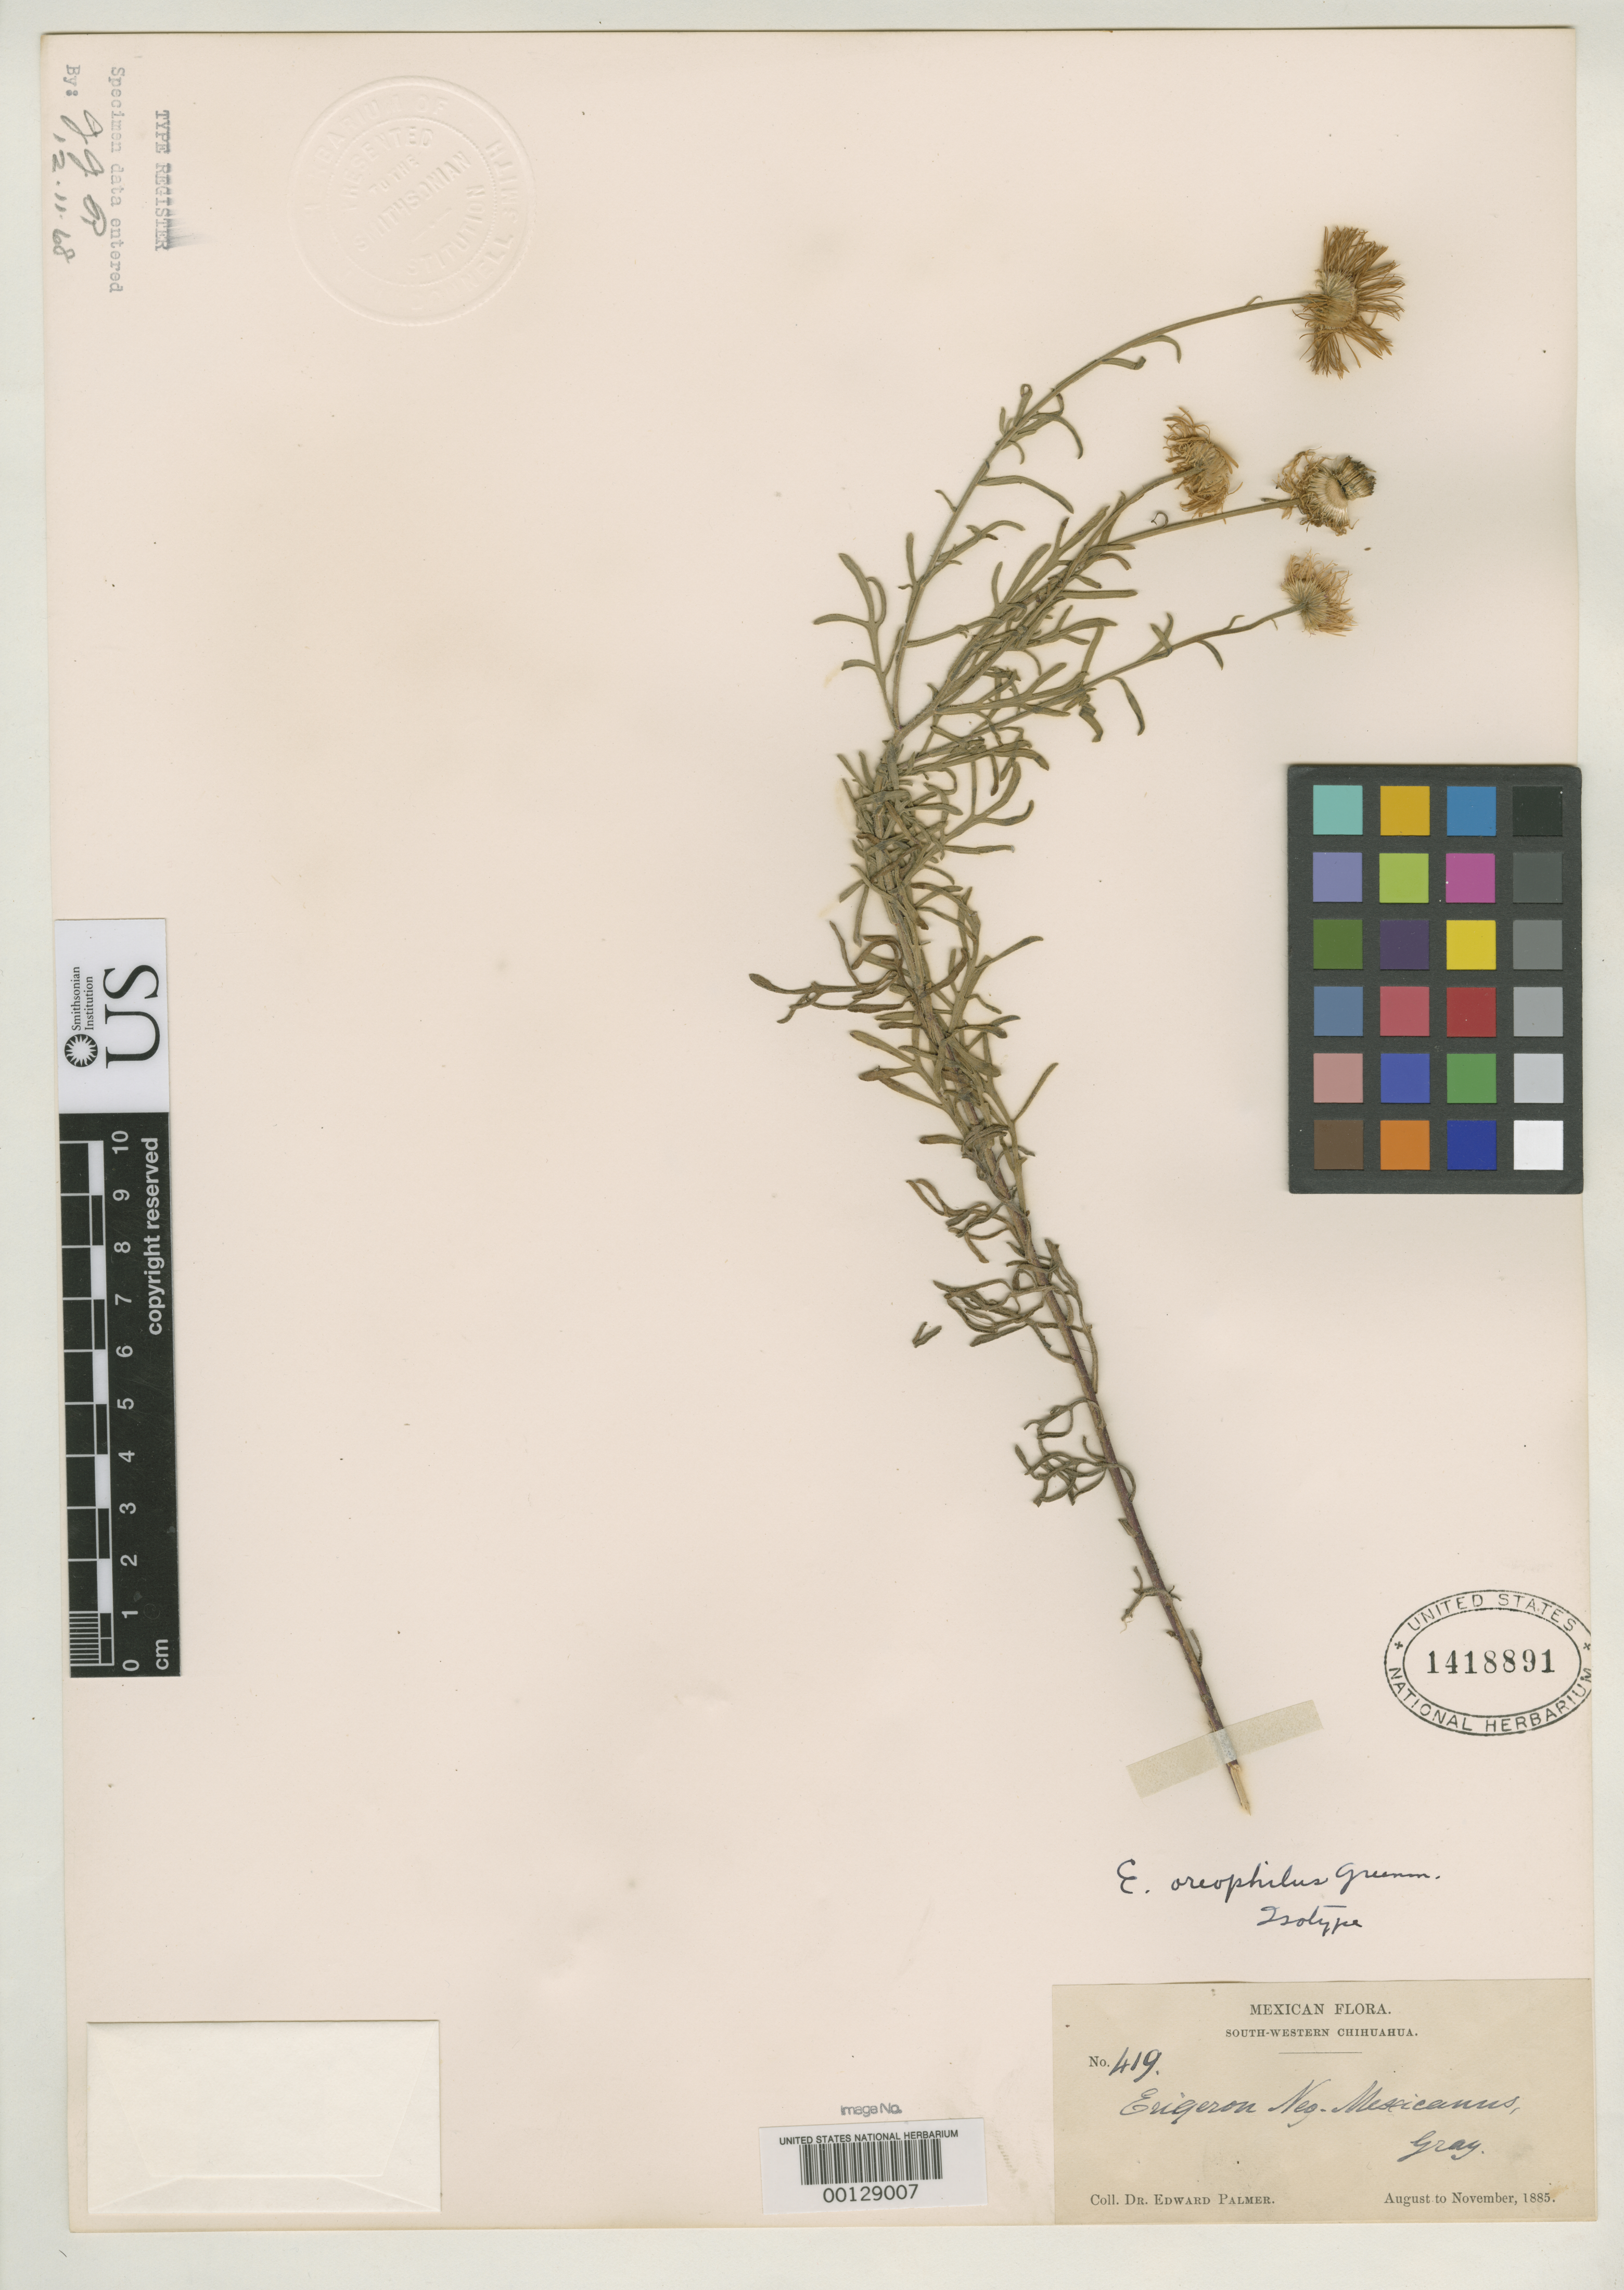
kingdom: Plantae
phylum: Tracheophyta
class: Magnoliopsida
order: Asterales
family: Asteraceae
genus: Erigeron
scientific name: Erigeron oreophilus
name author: Greenm.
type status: Isotype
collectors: E. Palmer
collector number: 419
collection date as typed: Aug 1885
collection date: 1885-08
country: Mexico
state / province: Chihuahua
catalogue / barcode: US 1418891